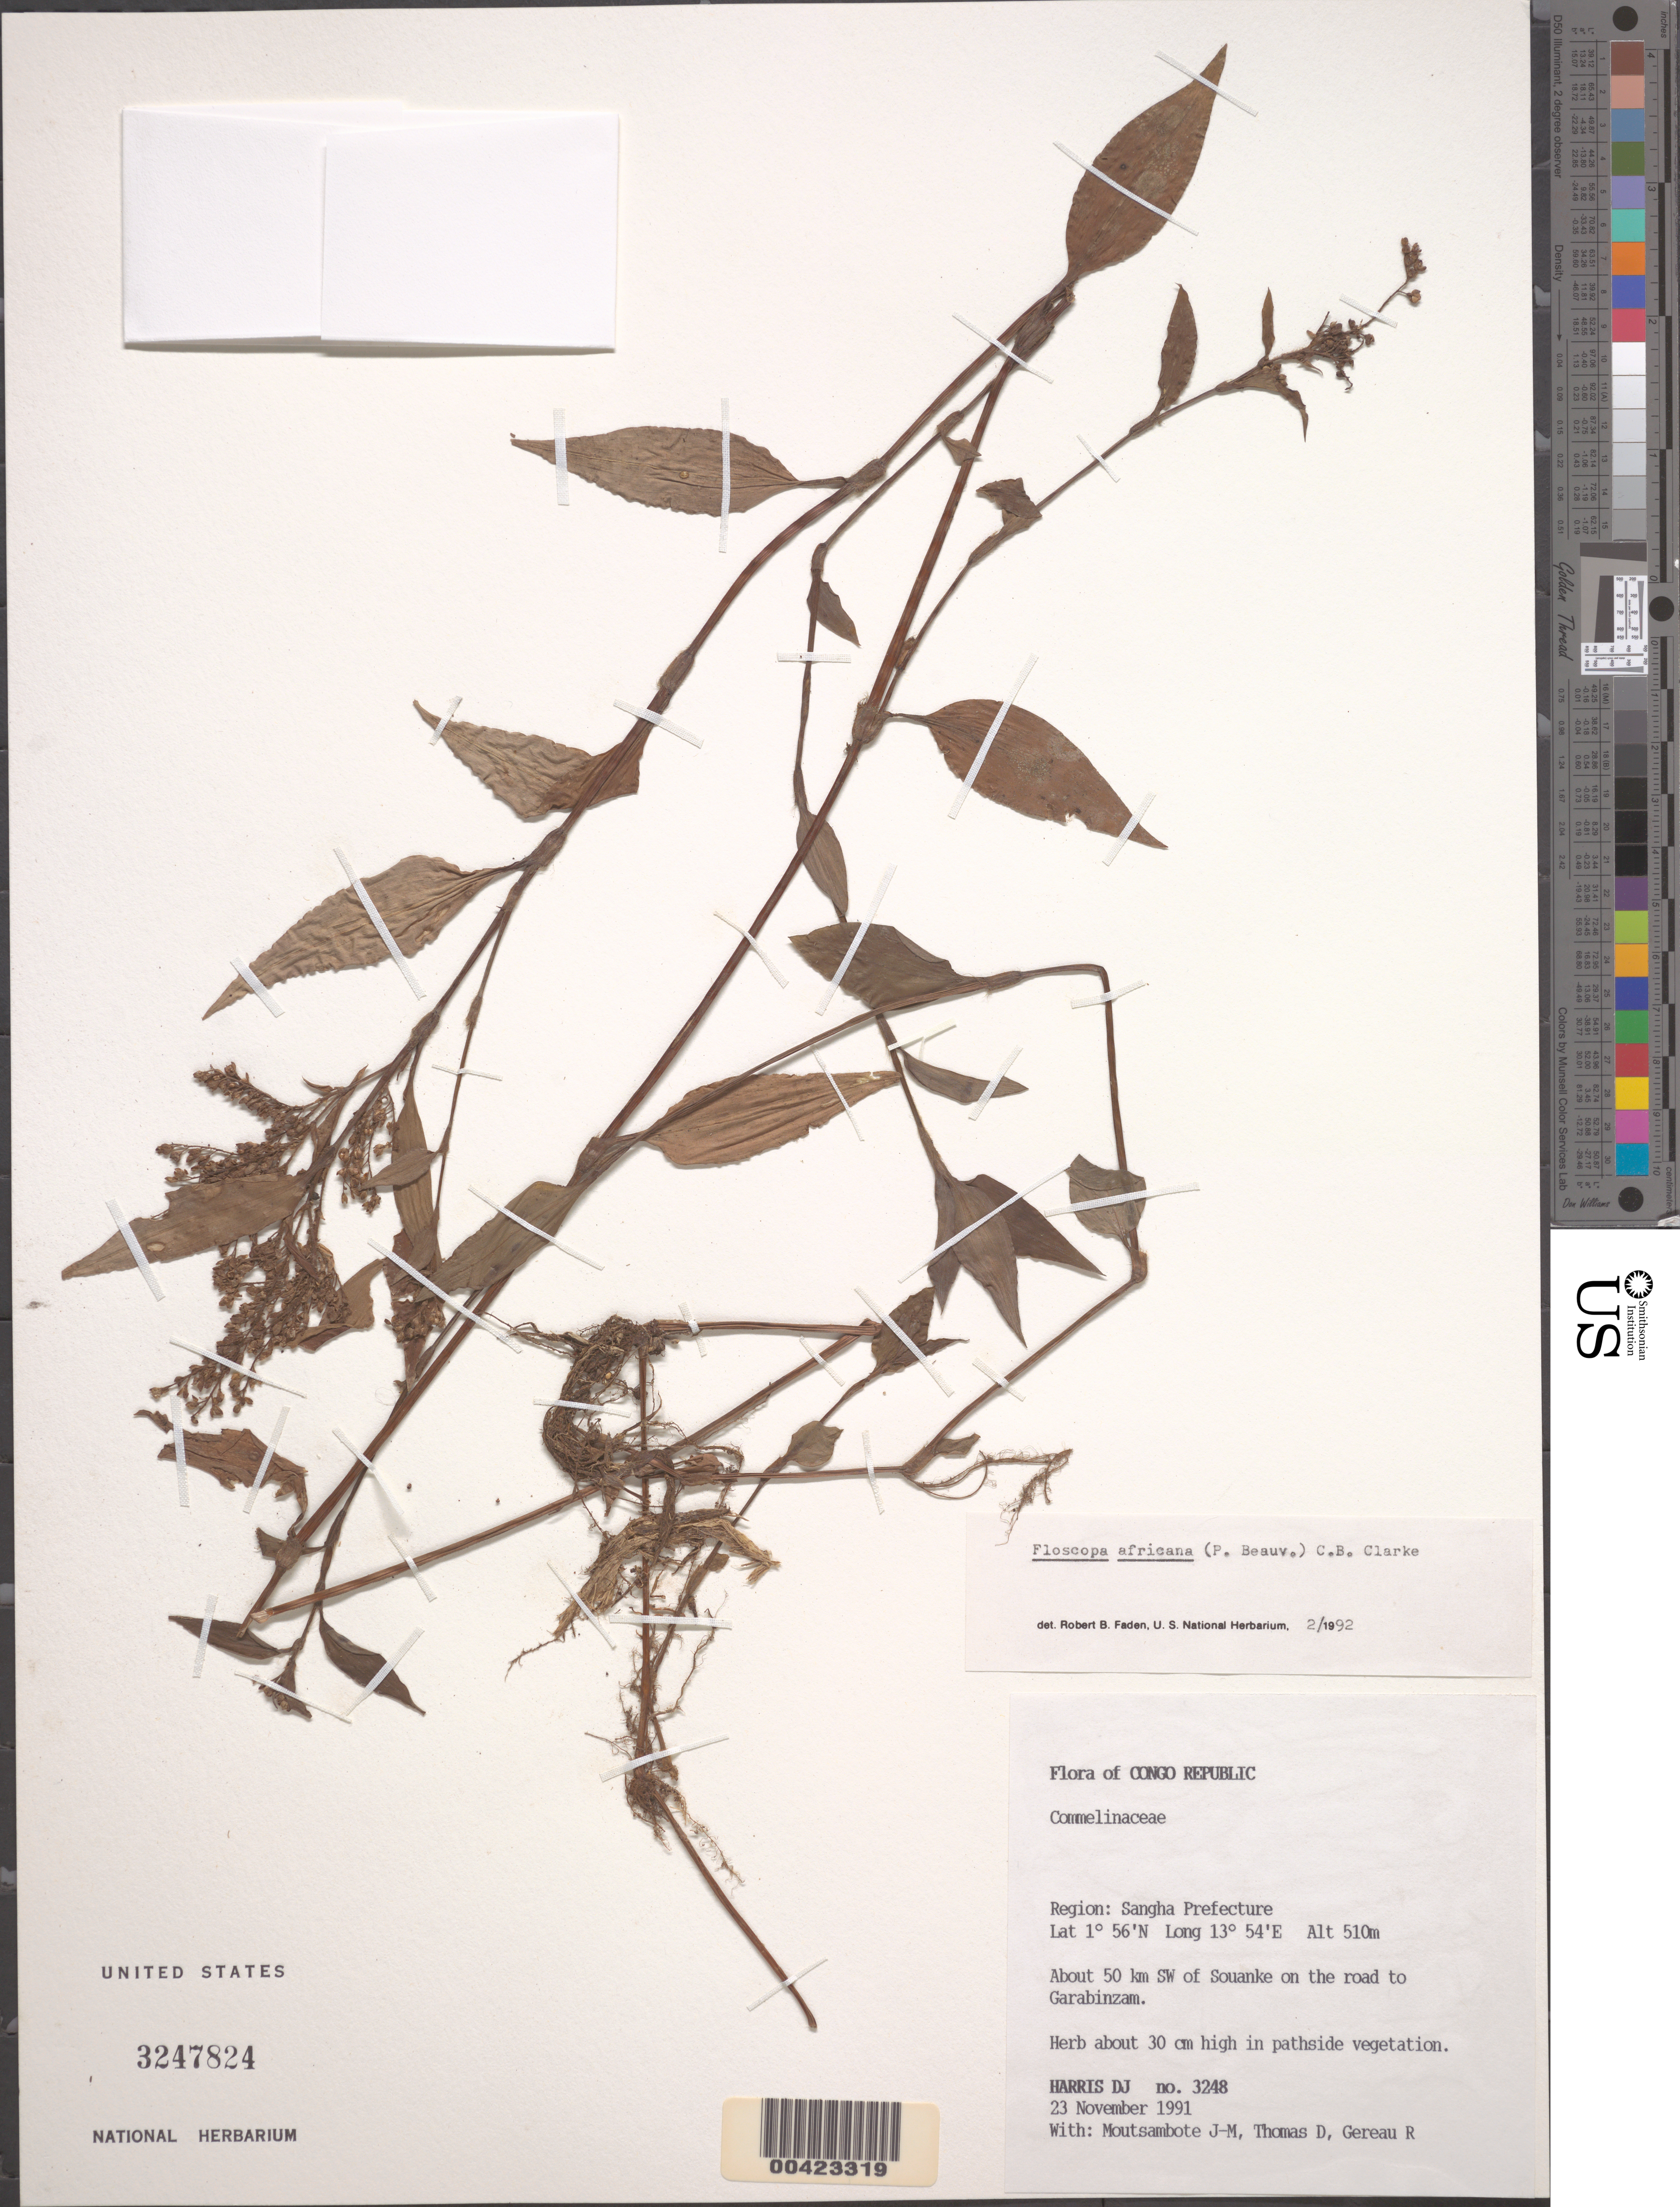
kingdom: Plantae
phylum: Tracheophyta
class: Liliopsida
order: Commelinales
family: Commelinaceae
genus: Floscopa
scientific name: Floscopa africana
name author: (P. Beauv.) C.B. Clarke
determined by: Faden, Robert B., (US), Smithsonian Institution - National Museum of Natural History (UNITED STATES)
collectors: D. J. Harris, J. Moutsambote, D. Thomas & R. E. Gereau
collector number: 3248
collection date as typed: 23 Nov 1991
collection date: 1991-11-23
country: Congo, Republic of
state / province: Sangha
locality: SW of Souanke, road to Garabinzam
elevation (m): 510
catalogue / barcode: US 3247824